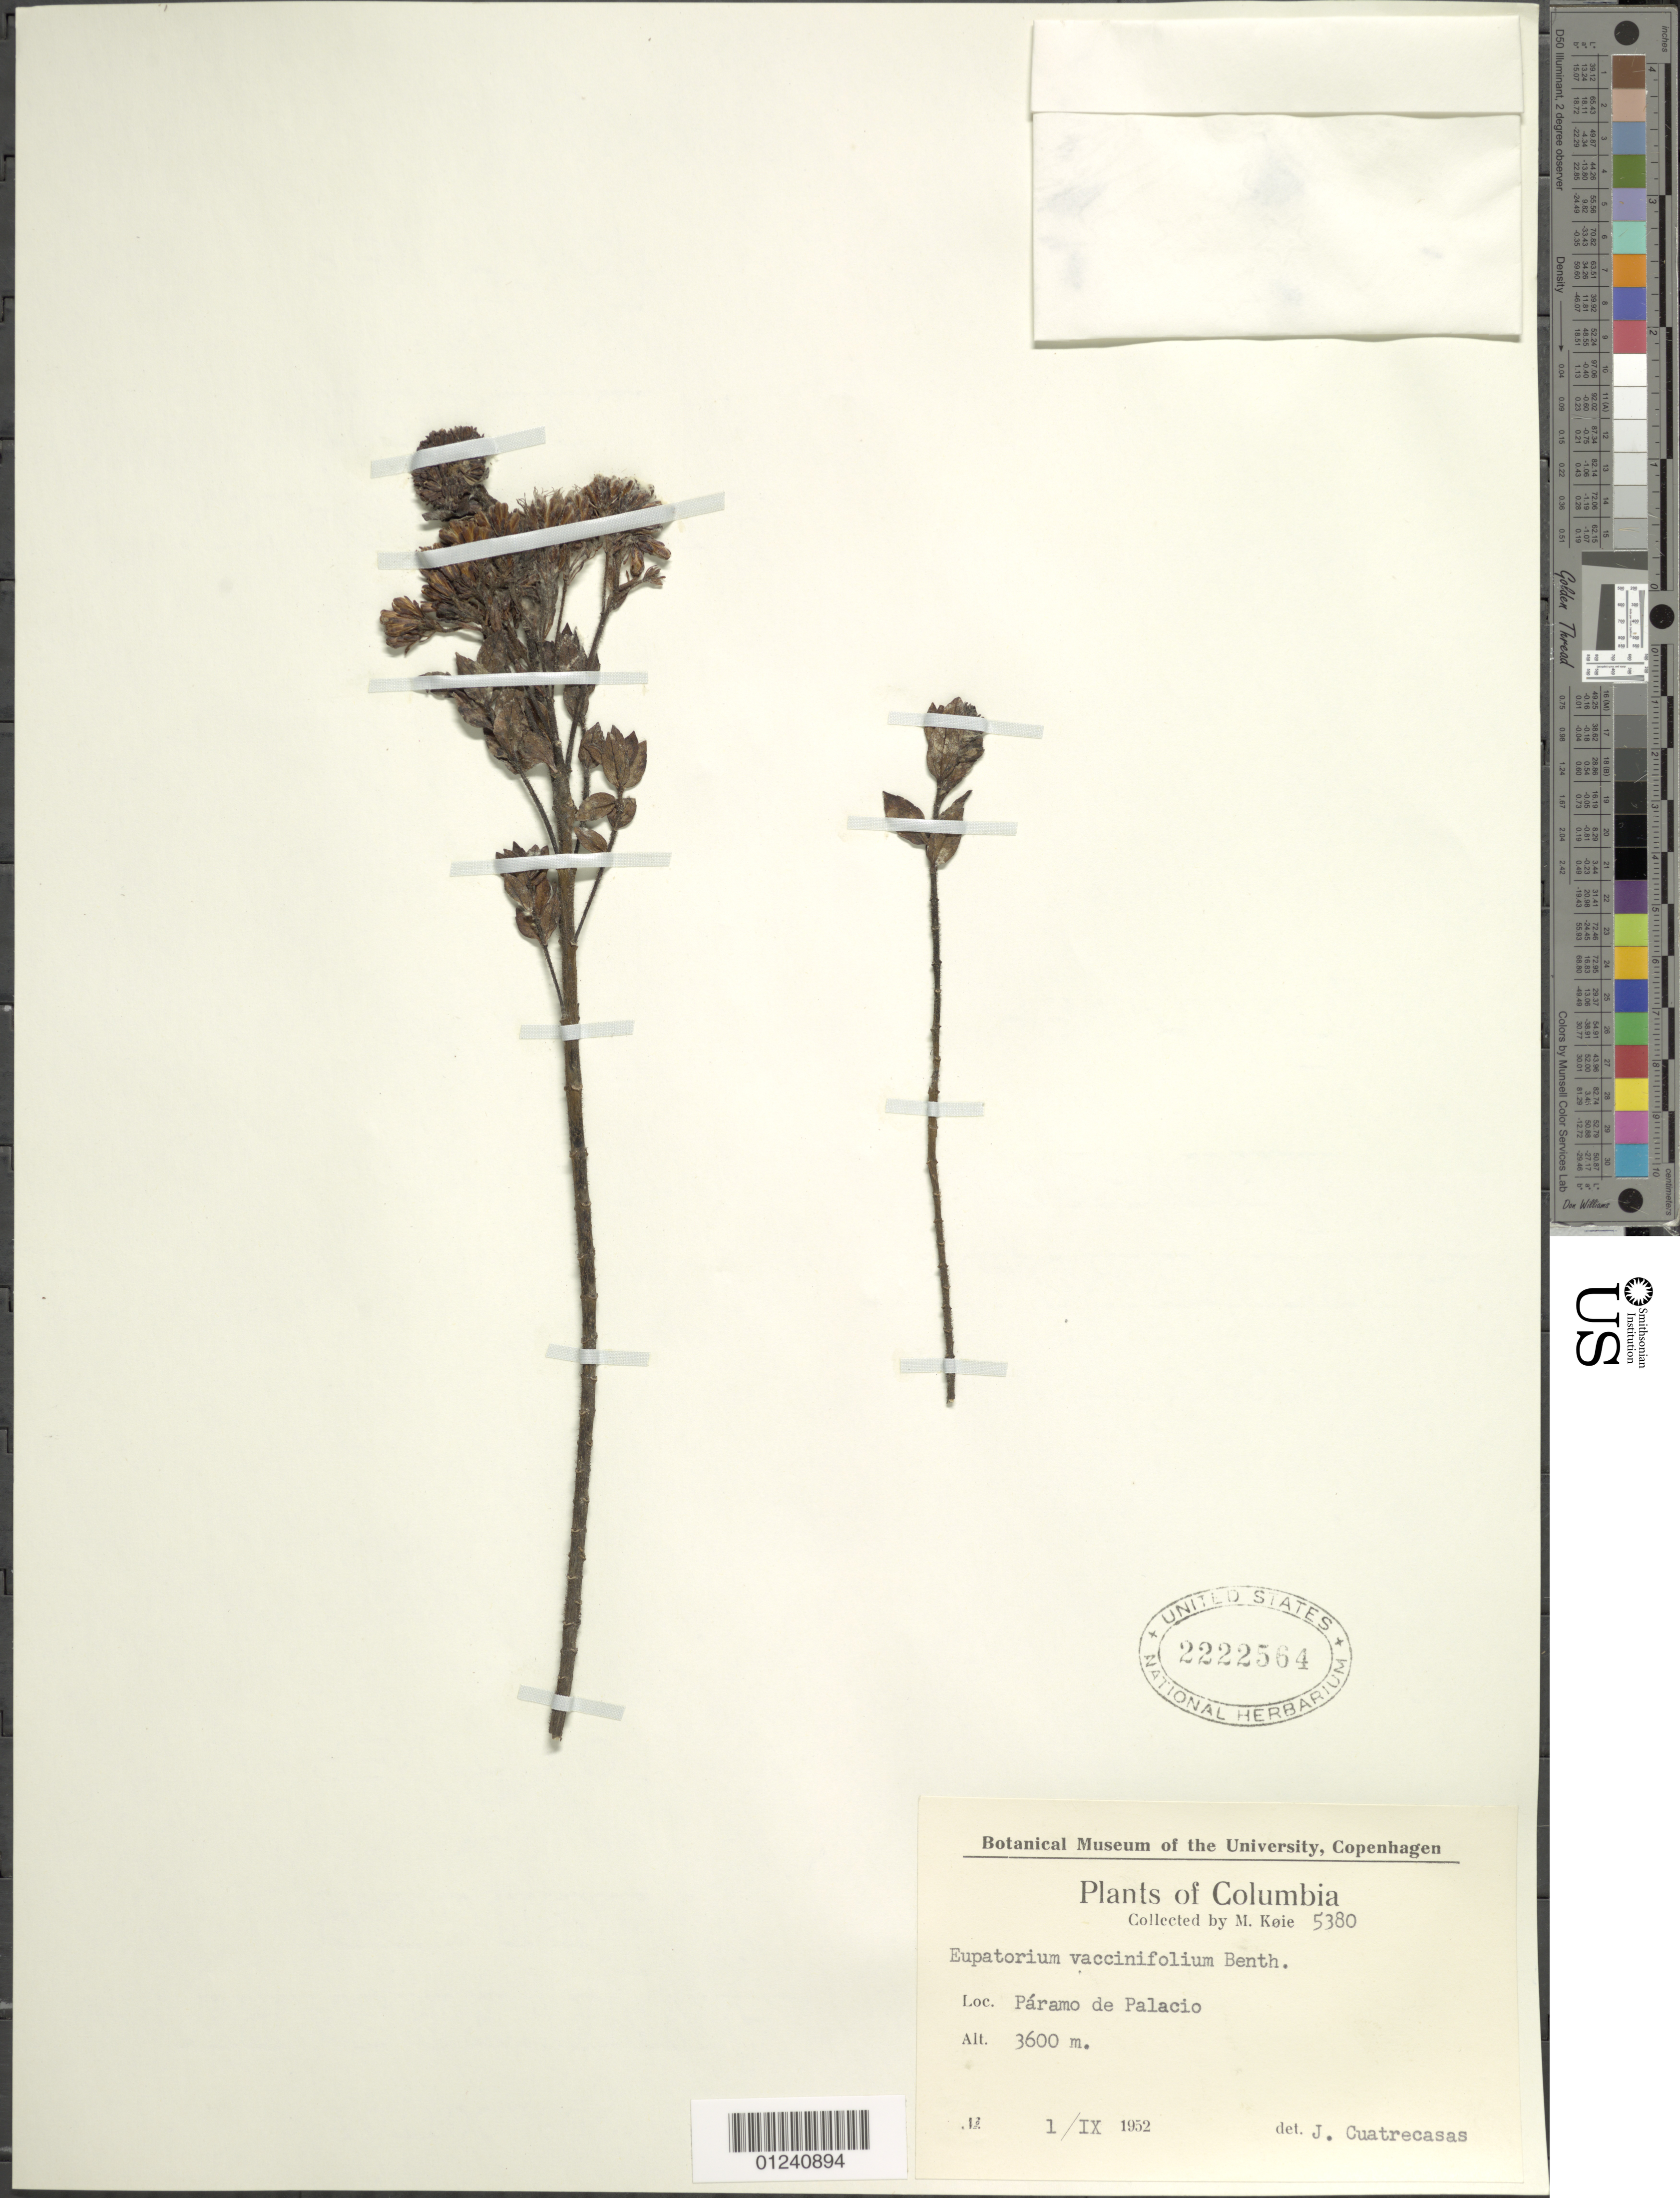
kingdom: Plantae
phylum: Tracheophyta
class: Magnoliopsida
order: Asterales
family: Asteraceae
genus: Ageratina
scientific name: Ageratina vacciniaefolia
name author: (Benth.) R.M. King & H. Rob.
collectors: M. Köie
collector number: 5380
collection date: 1952-09-01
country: Colombia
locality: Paramo de Palacio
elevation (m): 3600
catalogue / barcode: US 2222564